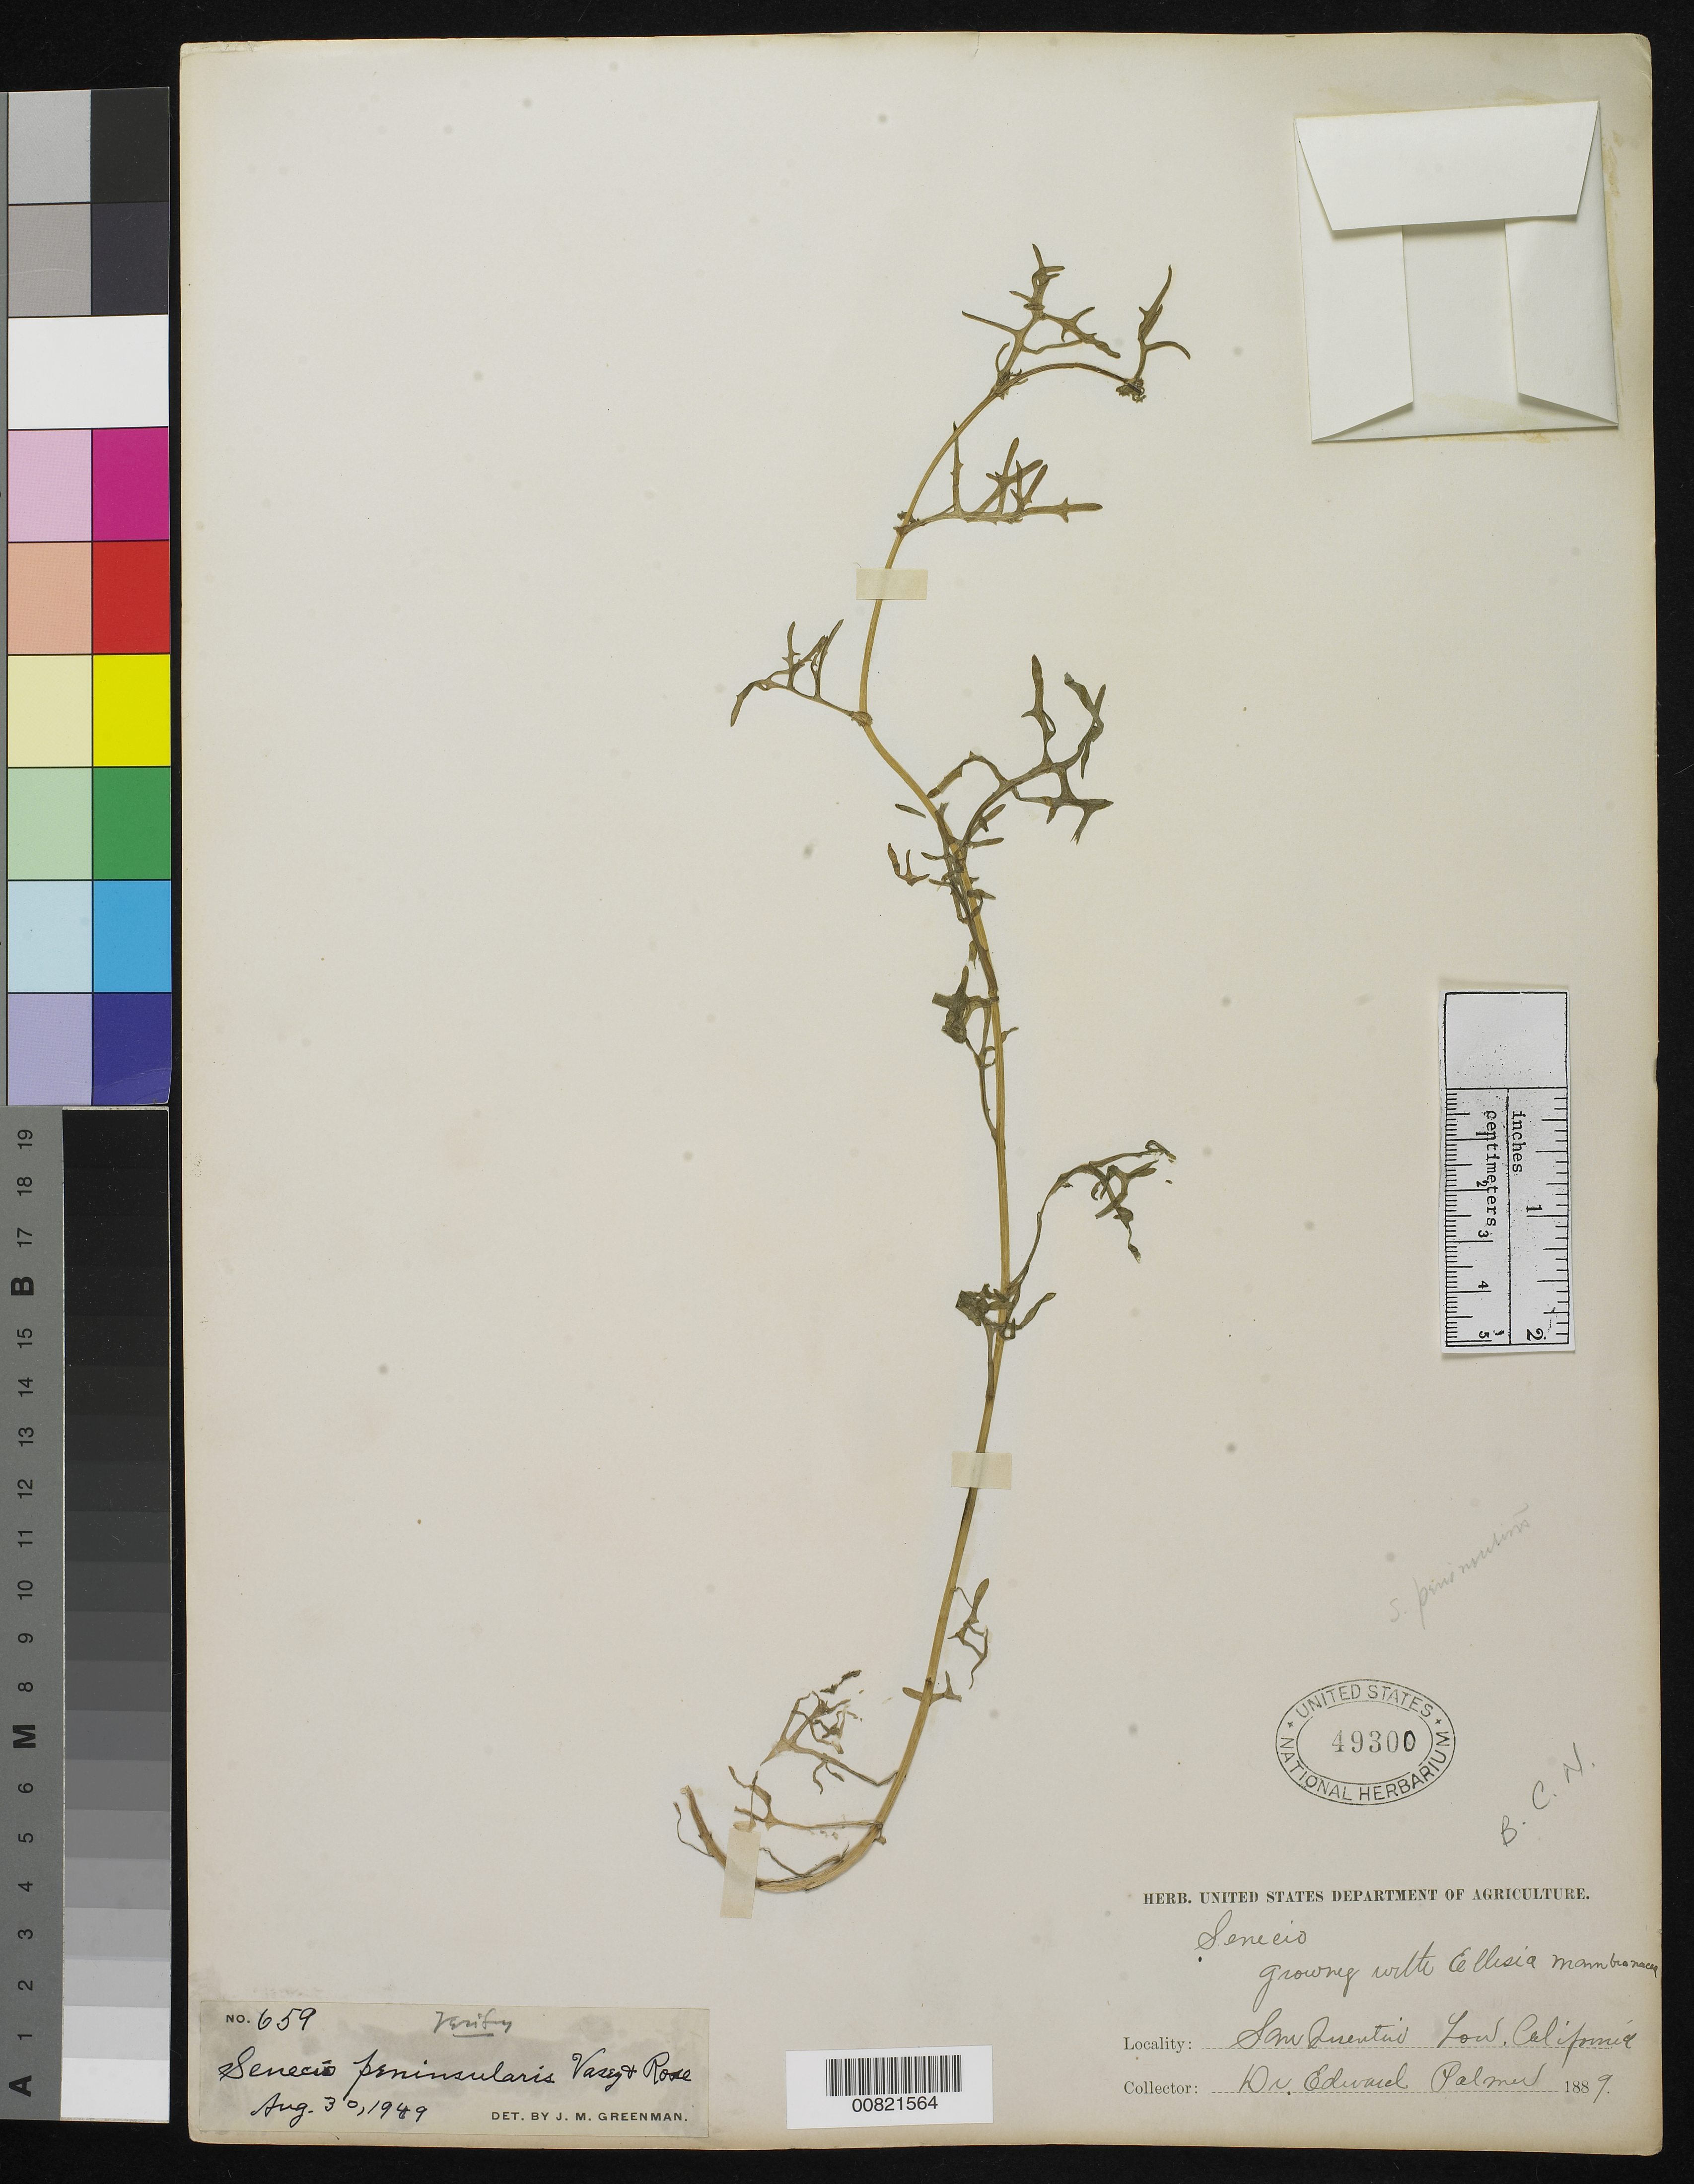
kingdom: Plantae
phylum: Tracheophyta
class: Magnoliopsida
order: Asterales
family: Asteraceae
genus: Senecio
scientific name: Senecio sp.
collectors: E. Palmer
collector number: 659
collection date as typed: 1889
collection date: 1889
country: Mexico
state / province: Baja California Norte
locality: San Quentin, Baja California.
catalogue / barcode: US 49300